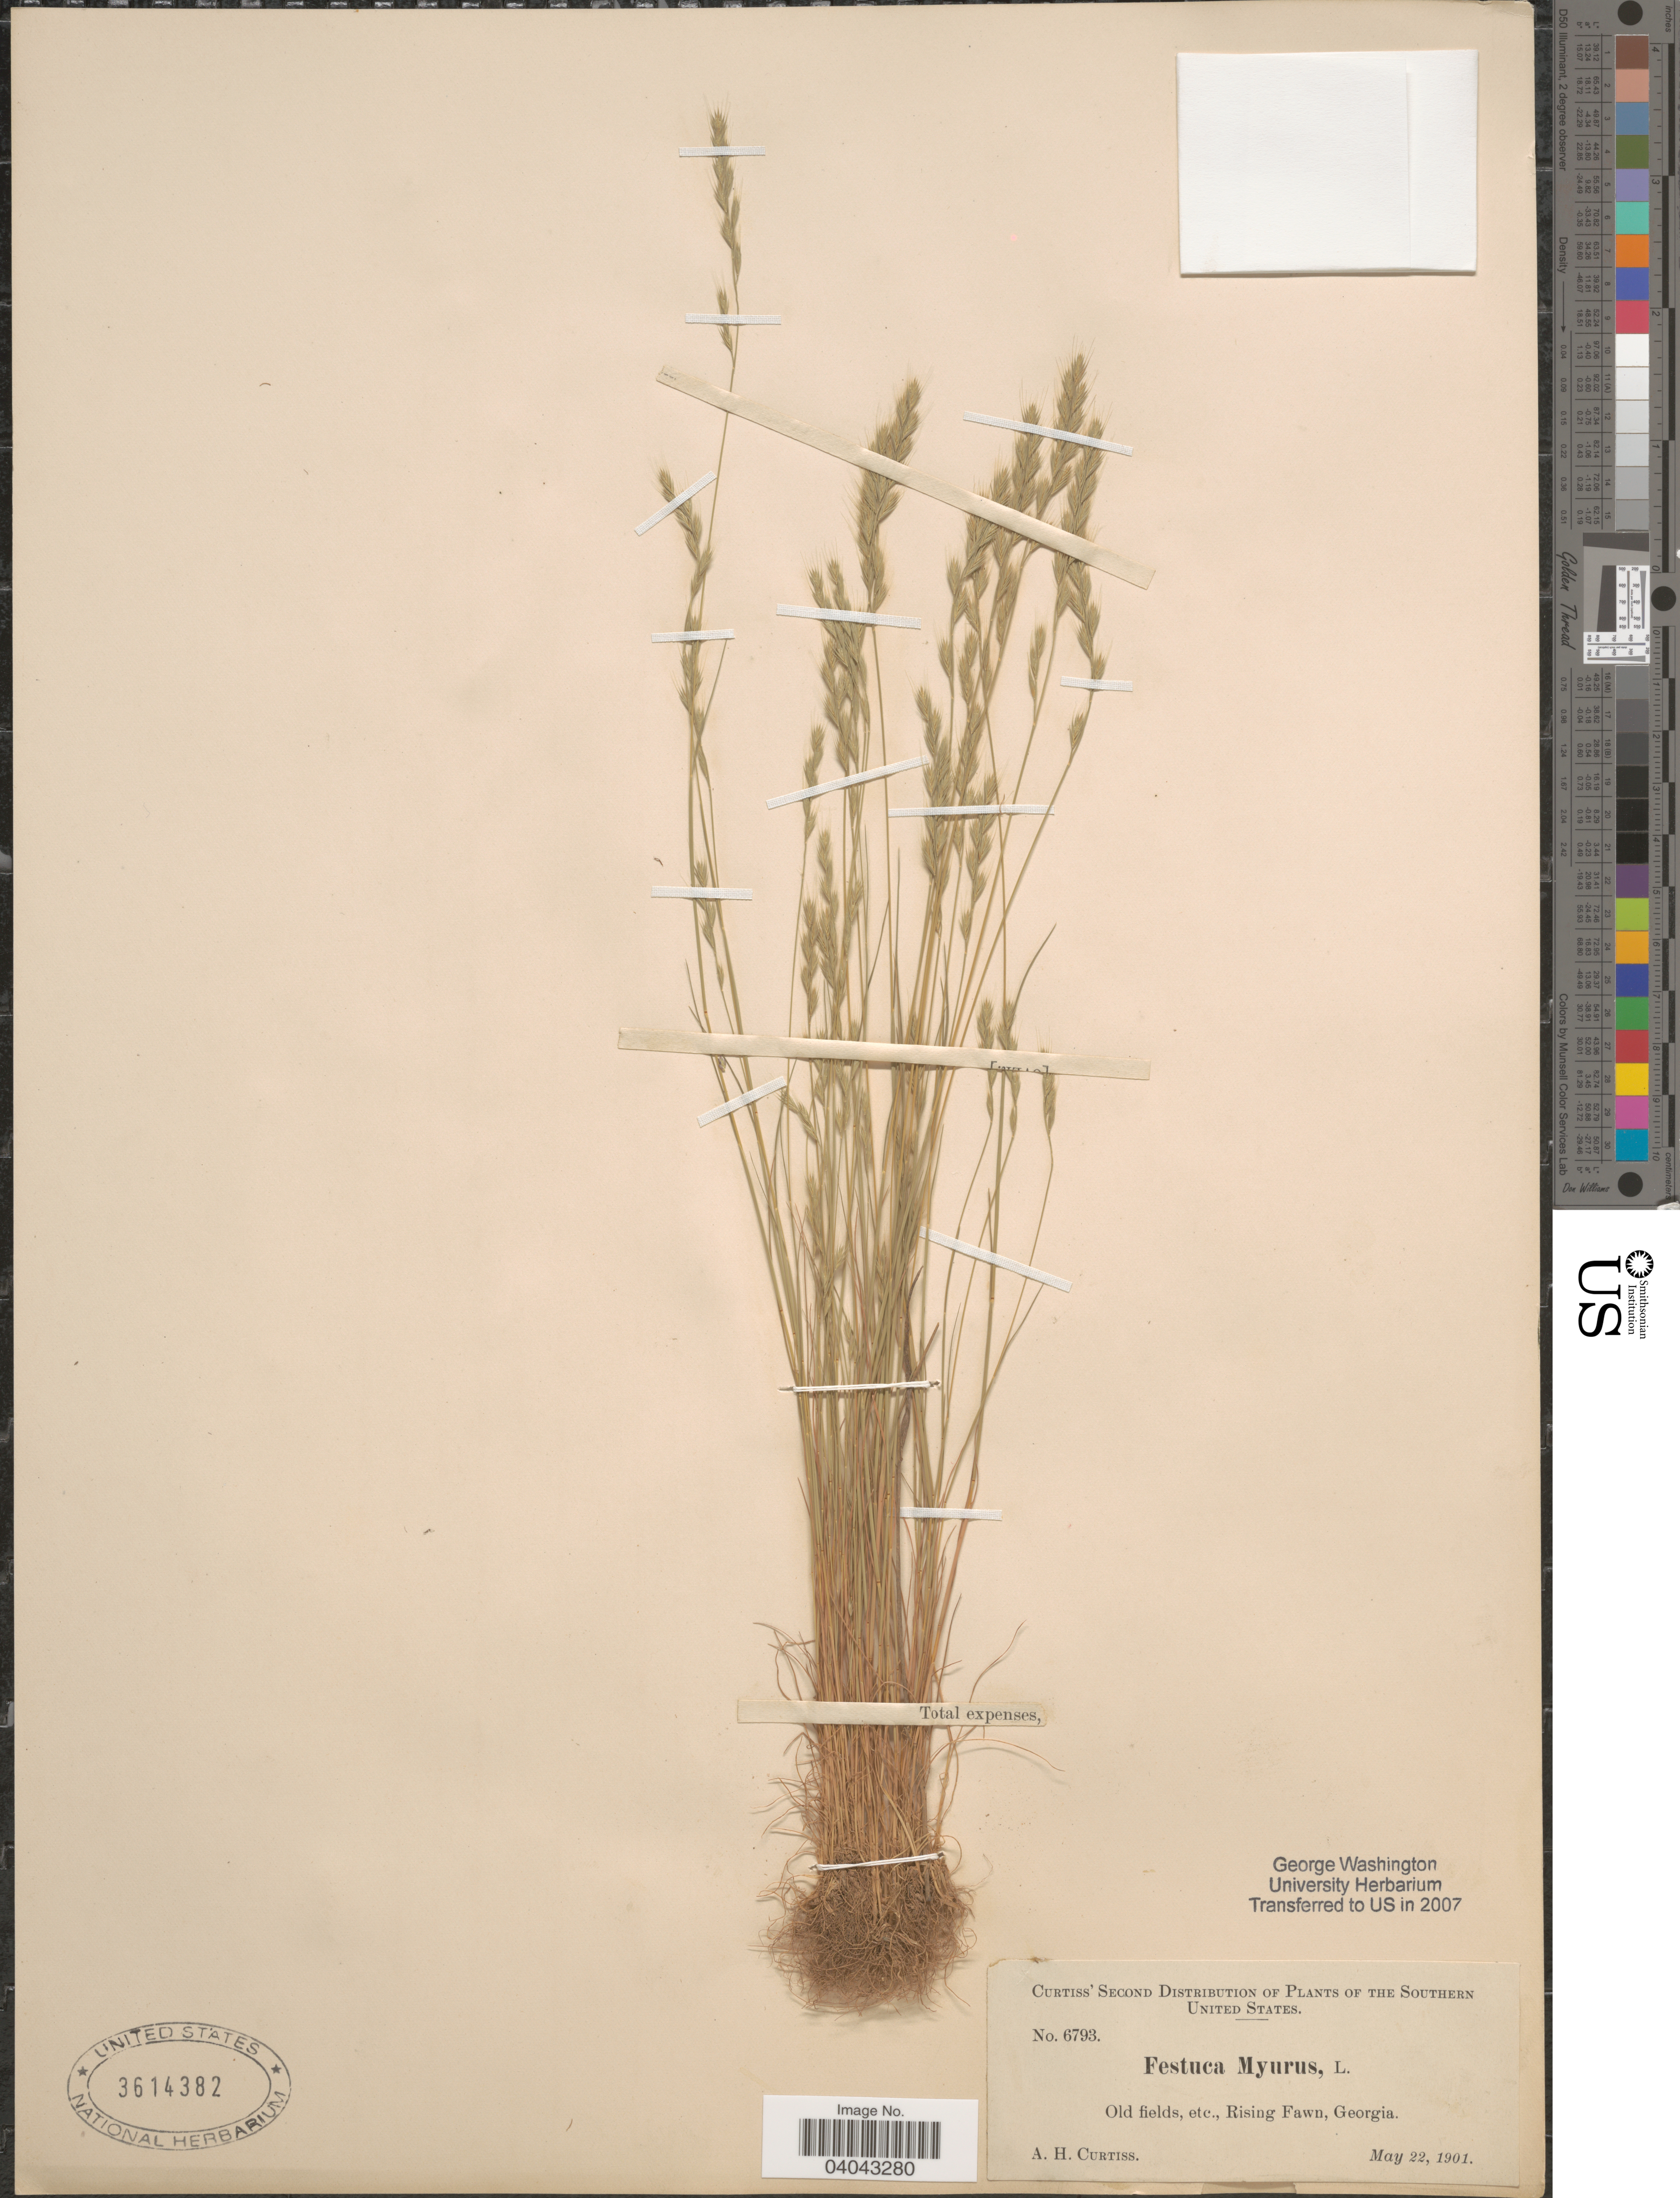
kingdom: Plantae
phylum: Tracheophyta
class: Liliopsida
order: Poales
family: Poaceae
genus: Festuca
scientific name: Festuca myuros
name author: L.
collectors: A. H. Curtiss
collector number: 6793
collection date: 1901-05-22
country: United States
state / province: Georgia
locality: Southern United States. Old fields, etc., Rising Fawn.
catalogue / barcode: US 3614382